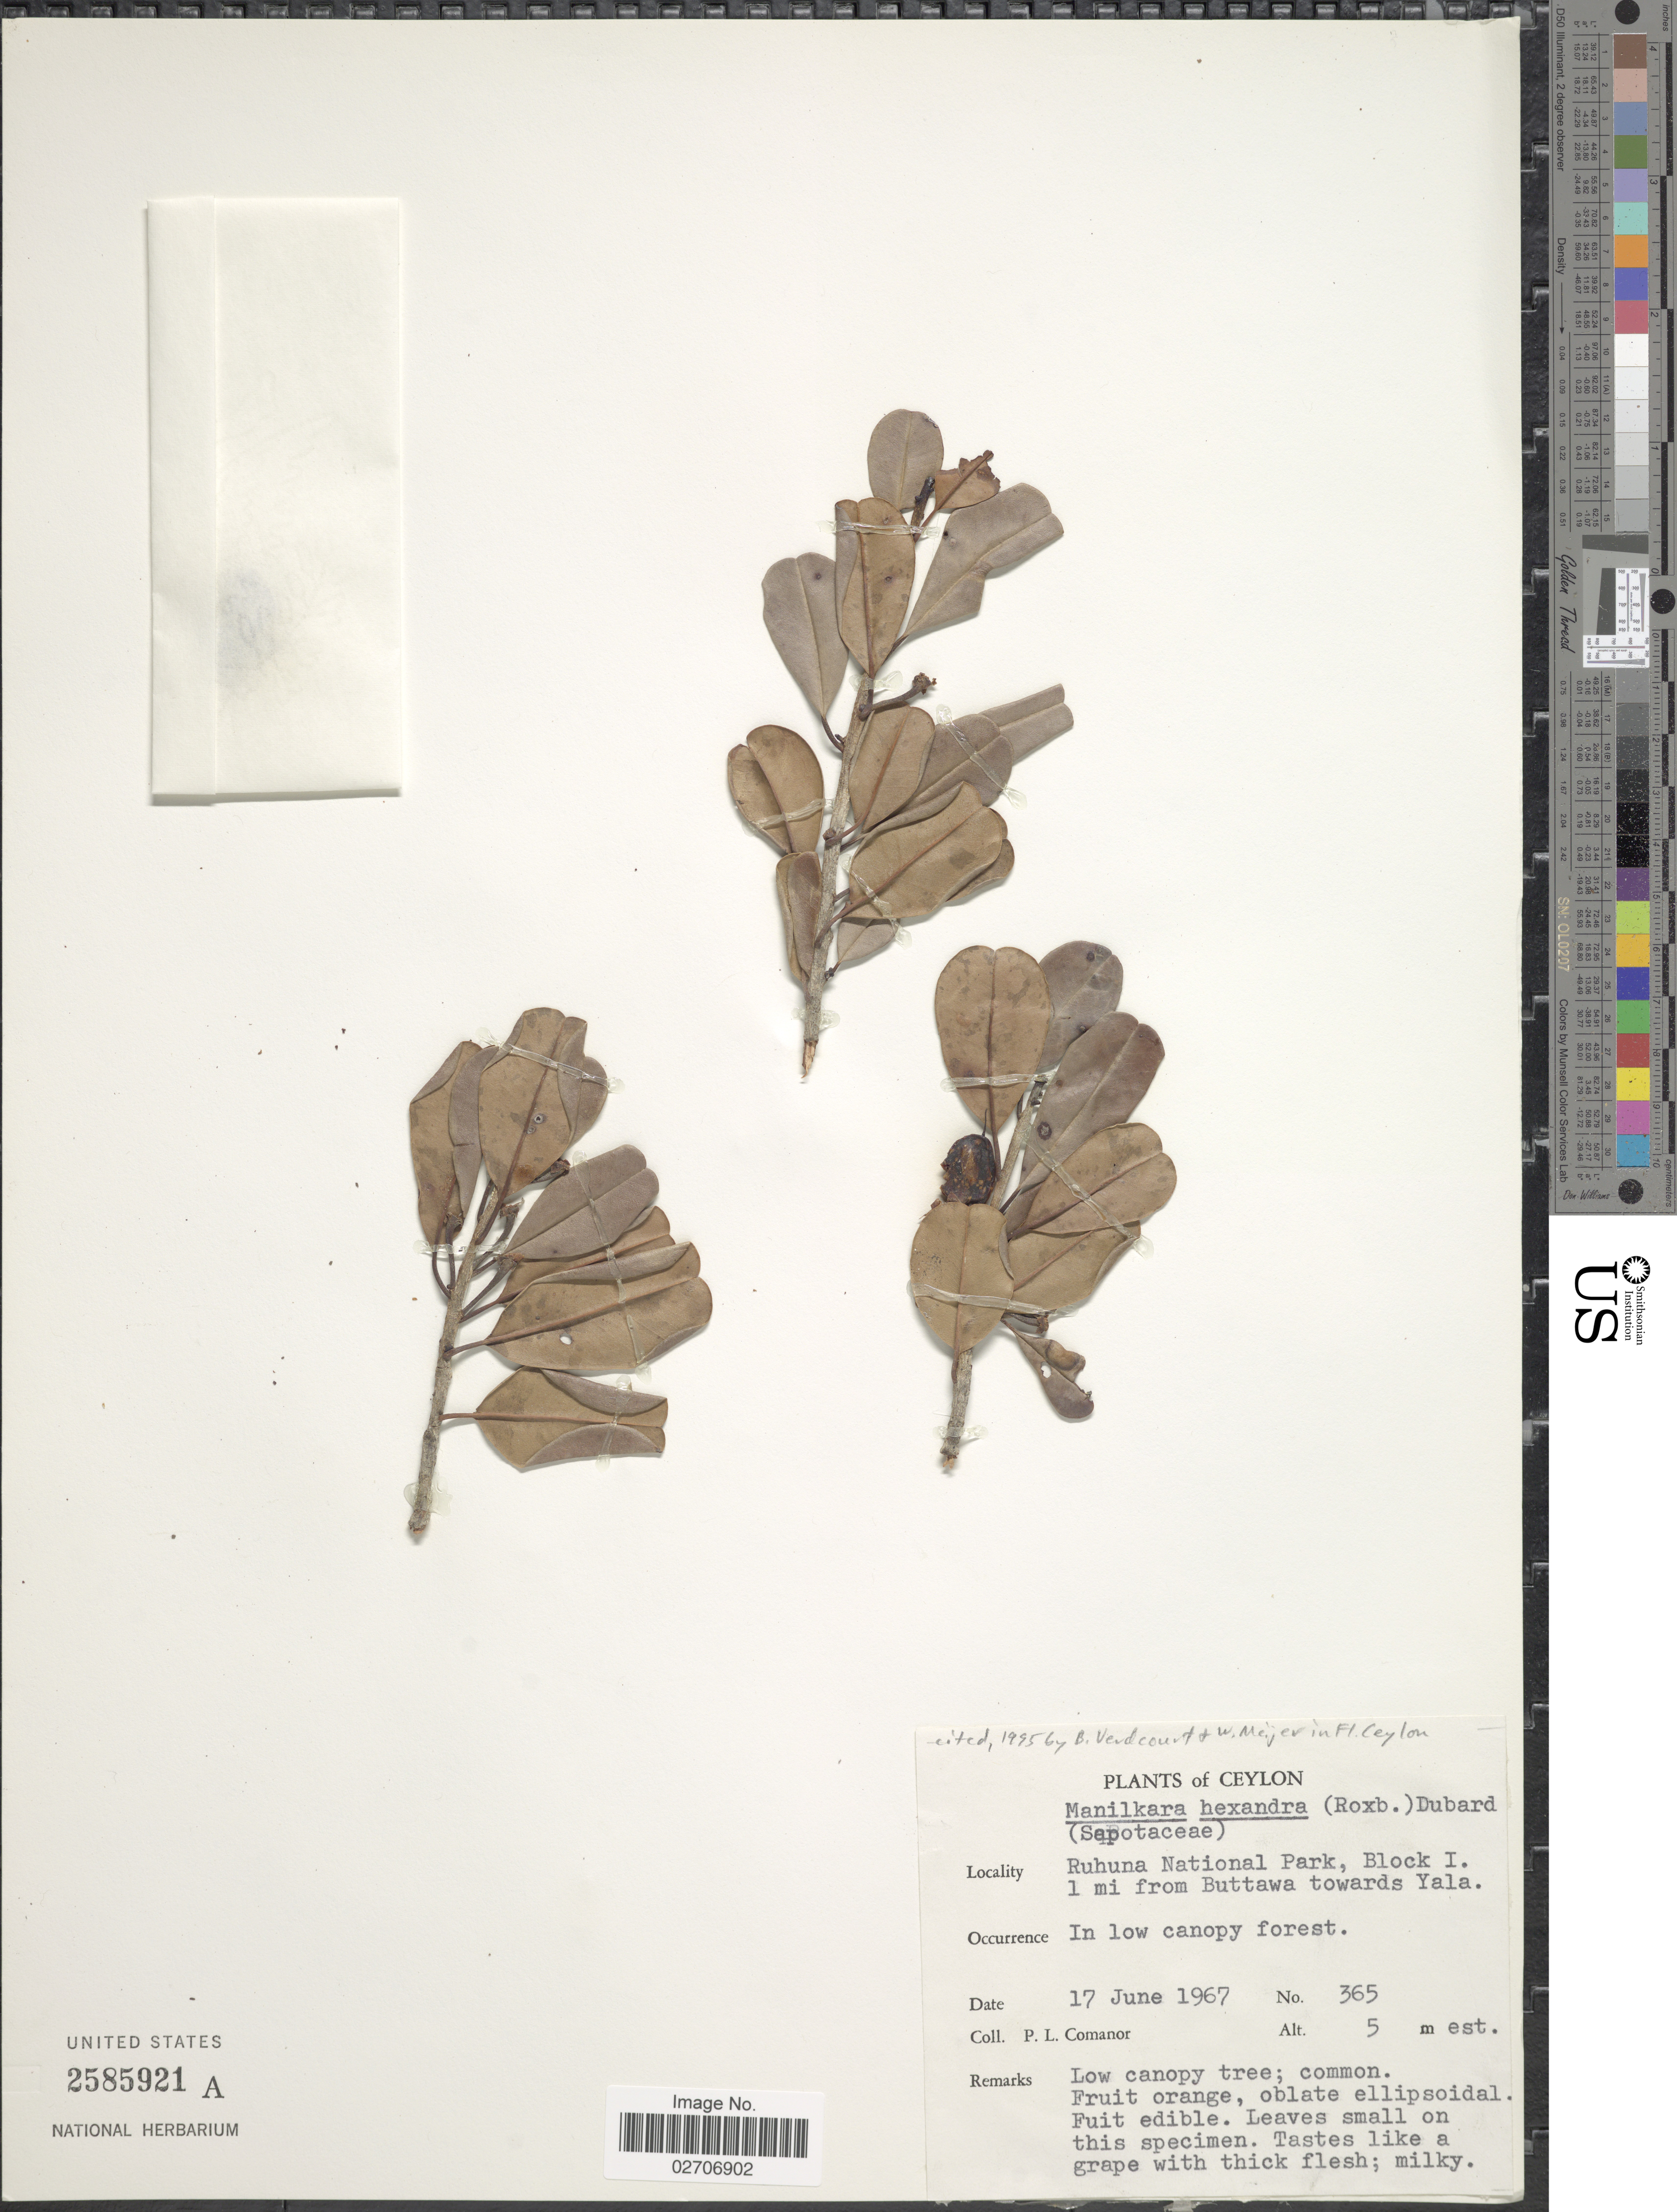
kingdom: Plantae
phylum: Tracheophyta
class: Magnoliopsida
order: Ericales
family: Sapotaceae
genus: Manilkara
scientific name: Manilkara hexandra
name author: (Roxb.) Dubard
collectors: P. Comandor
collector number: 365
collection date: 1967-06-17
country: Sri Lanka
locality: Ceylon, Ruhuna National Park, Block 1, 1 mi from Buttawa towards Yala, in low canopy forest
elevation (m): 5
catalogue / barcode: US 2585921A